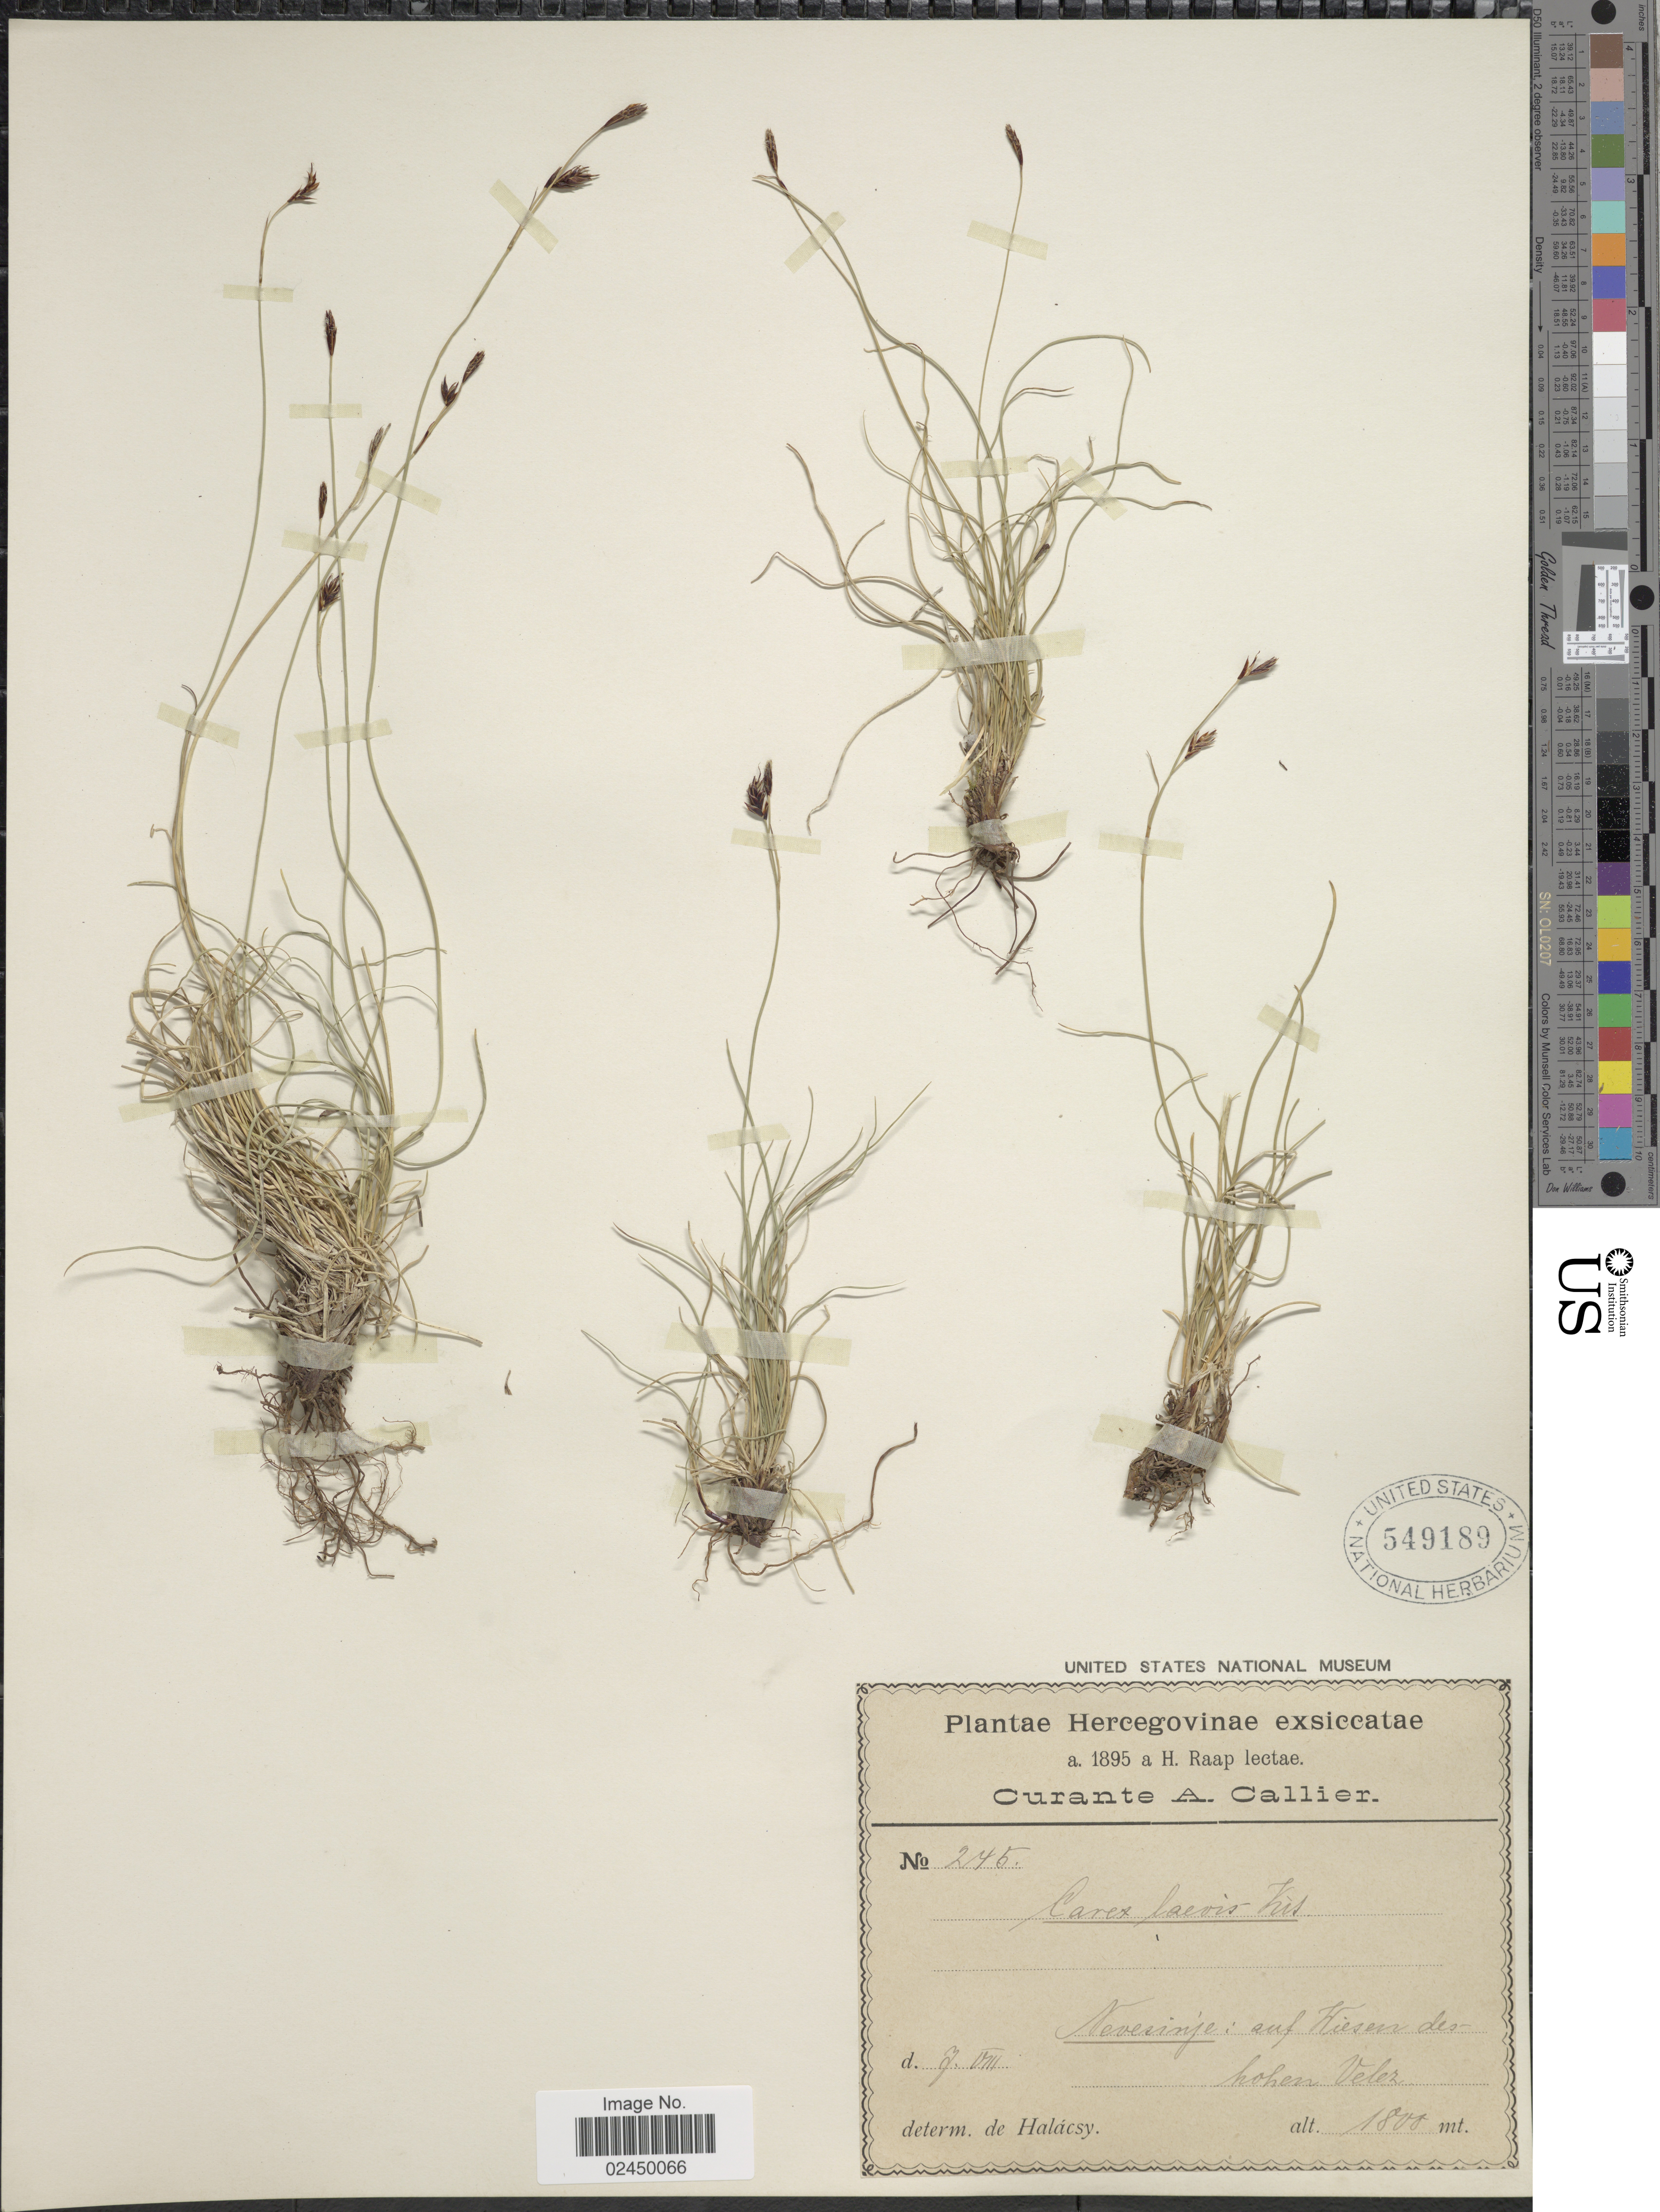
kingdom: Plantae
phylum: Tracheophyta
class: Liliopsida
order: Poales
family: Cyperaceae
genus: Carex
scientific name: Carex kitaibeliana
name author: Degan ex Bech.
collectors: H. Raap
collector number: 245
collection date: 1895-08-07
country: Bosnia and Herzegovina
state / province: Srpska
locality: Hercogovinae, Nevesinje: auf Wiesen deshohen Velez [interpreted]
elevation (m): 1800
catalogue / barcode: US 549189